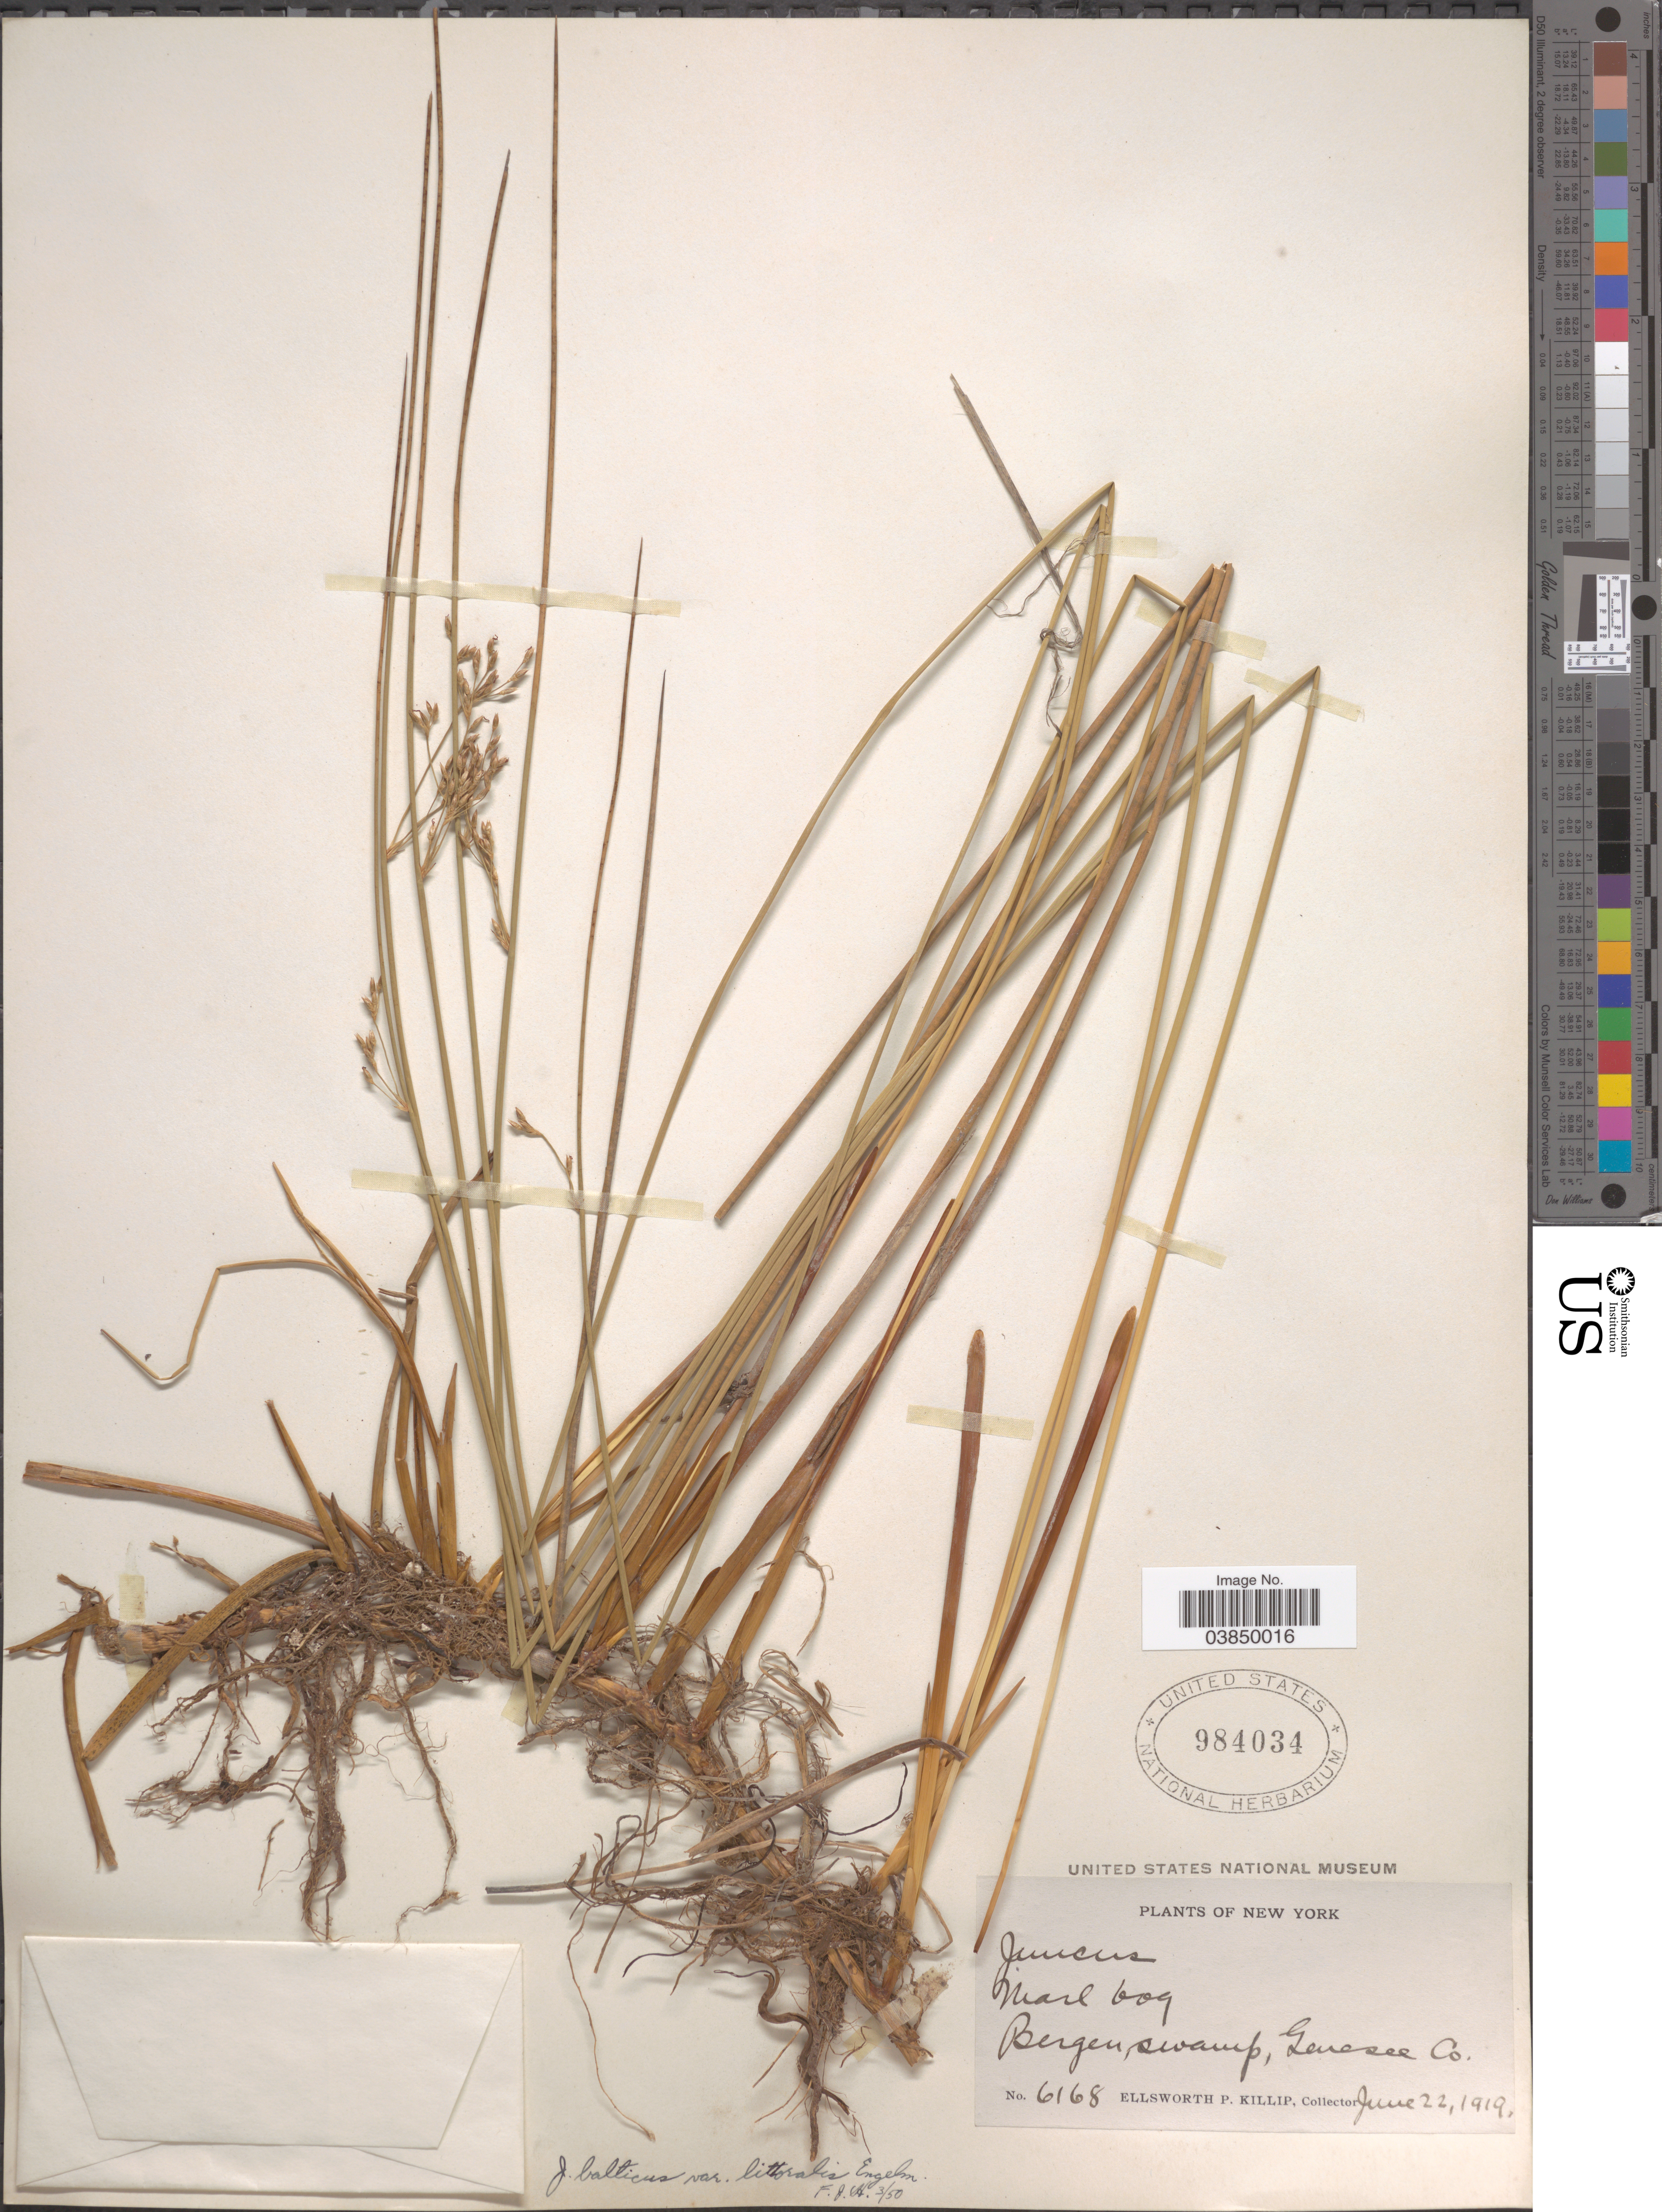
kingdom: Plantae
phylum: Tracheophyta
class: Liliopsida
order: Poales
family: Juncaceae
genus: Juncus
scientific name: Juncus balticus var. littoralis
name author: Engelm.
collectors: E. P. Killip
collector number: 6168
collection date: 1919-06-22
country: United States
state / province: New York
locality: Bergen swamp, Genesee Co.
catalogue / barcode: US 984034